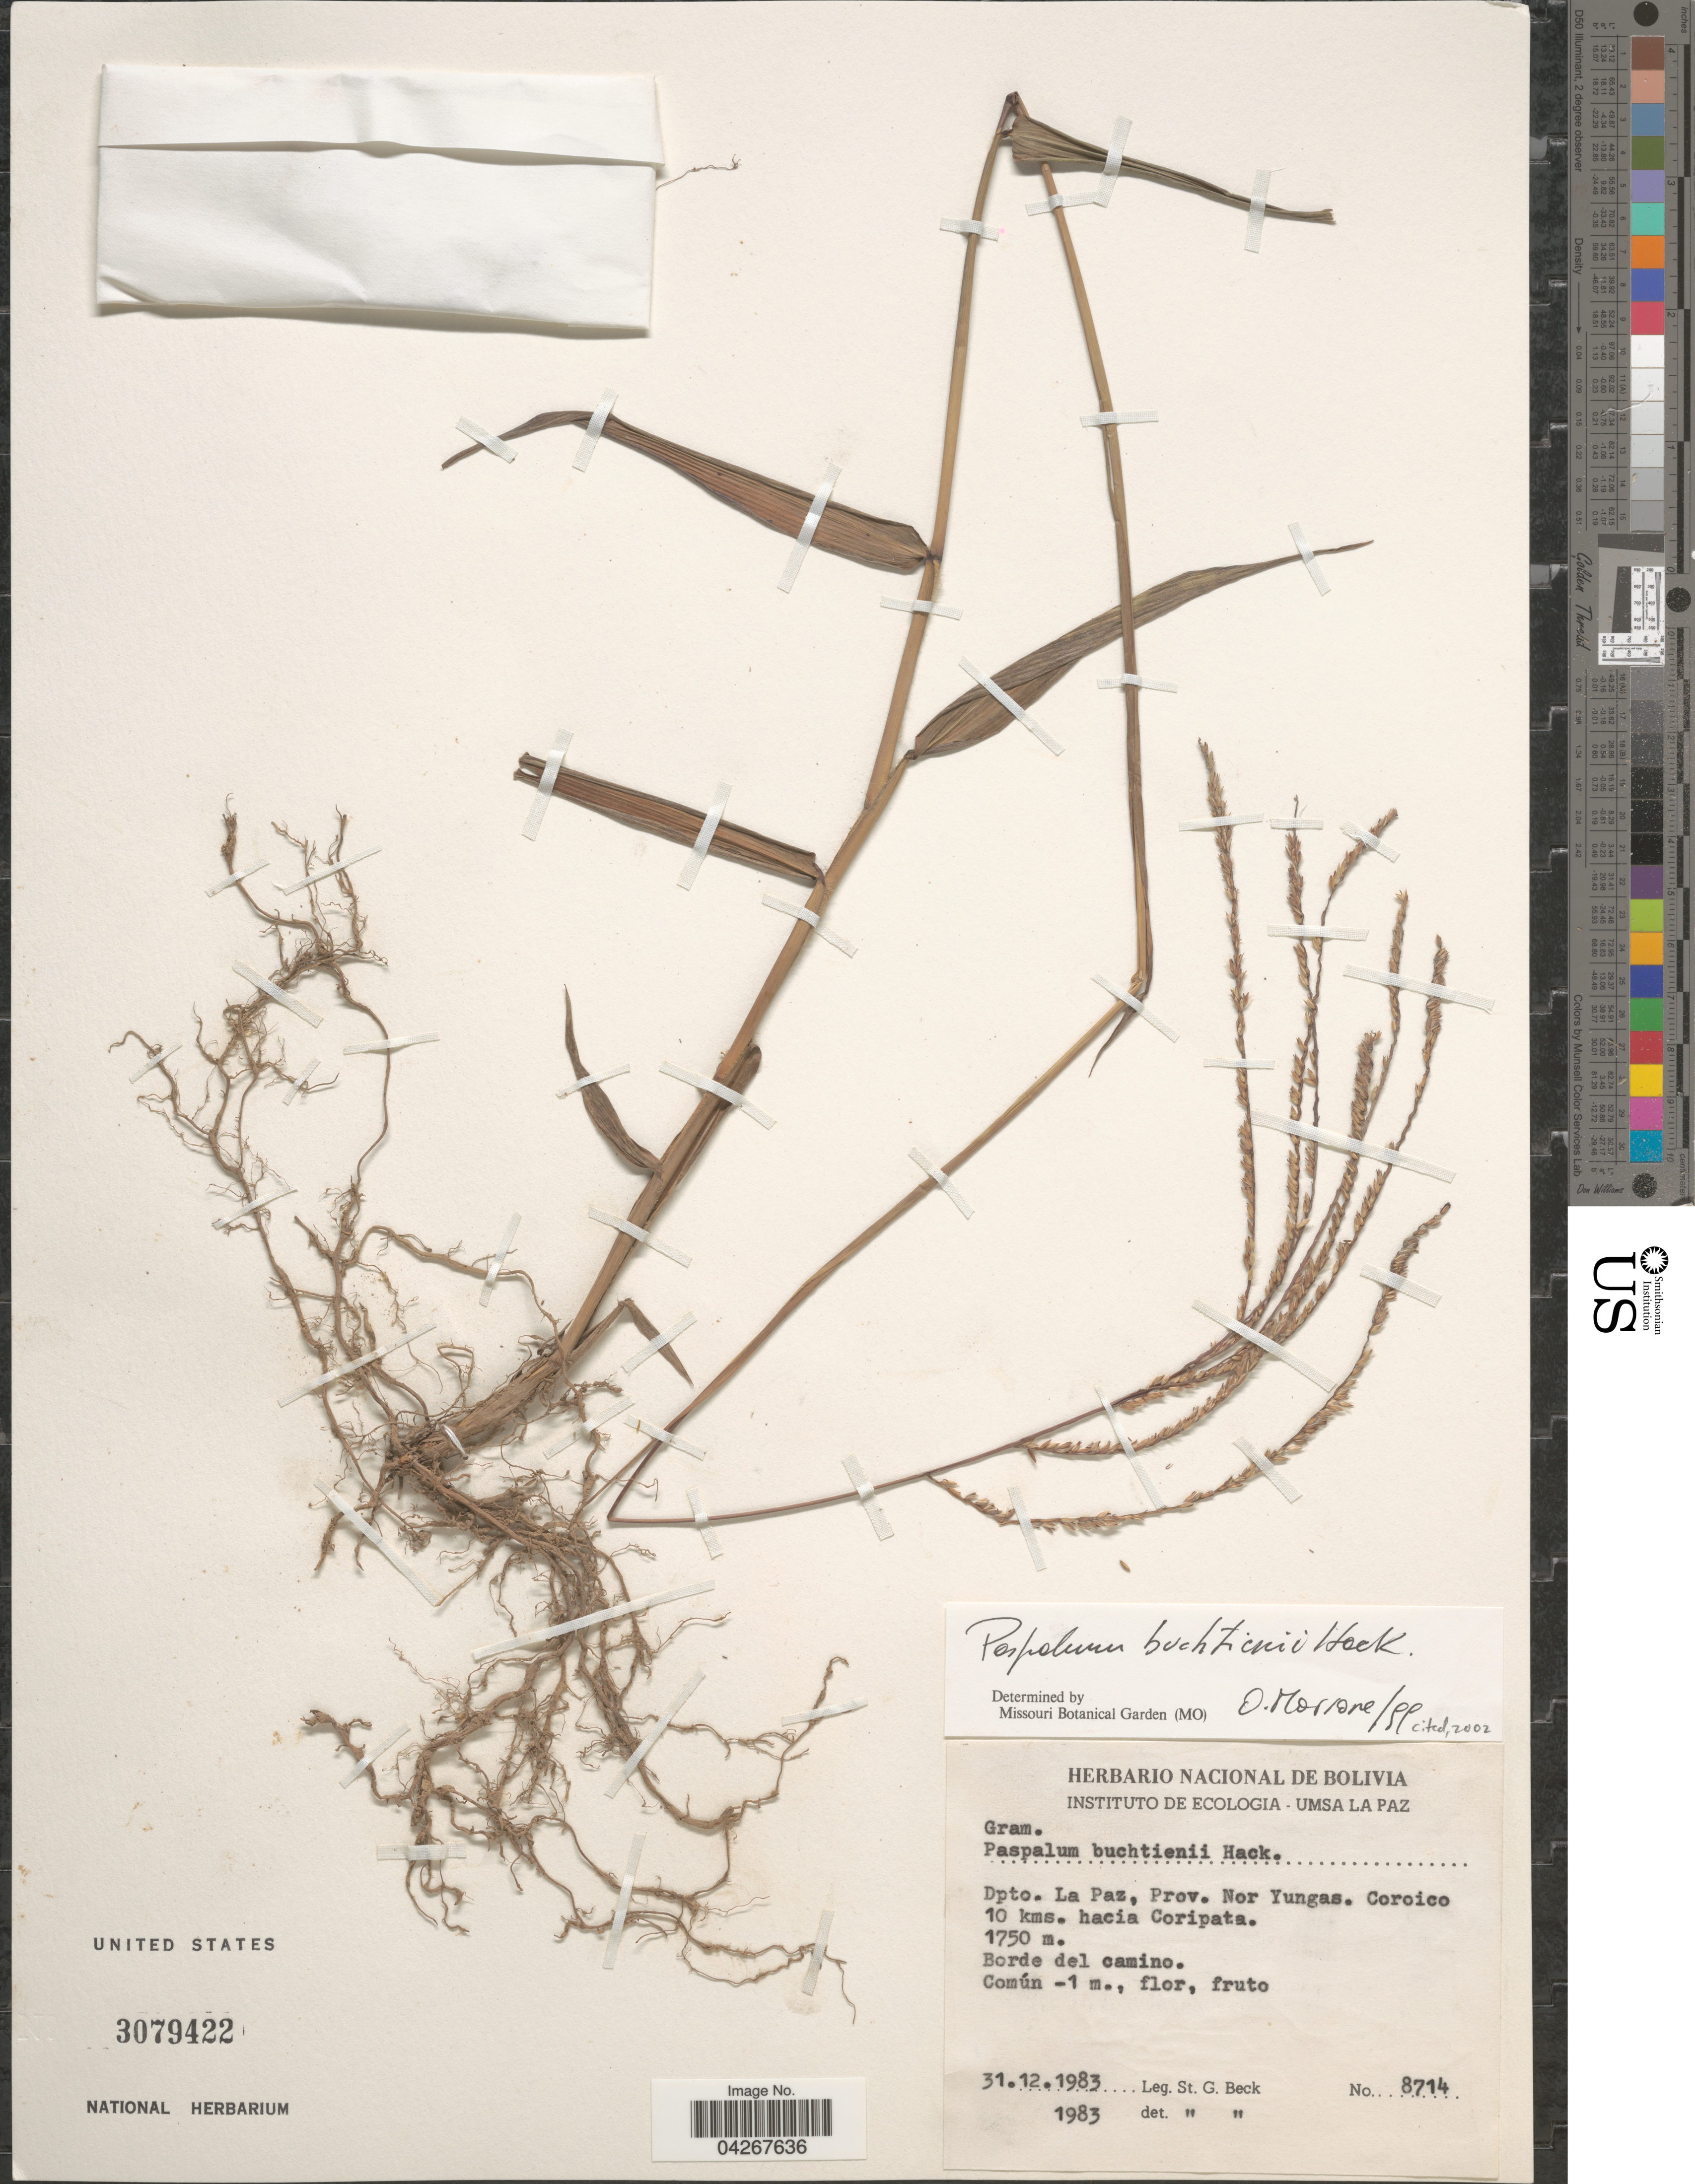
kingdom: Plantae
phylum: Tracheophyta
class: Liliopsida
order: Poales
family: Poaceae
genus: Paspalum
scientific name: Paspalum buchtienii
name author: Hack.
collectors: S. G. Beck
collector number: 8714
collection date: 1983-12-31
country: Bolivia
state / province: La Paz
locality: Dpto. La Paz, Prov. Nor Yungas. Coroico 10 kms. hacia Coripata.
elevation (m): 1750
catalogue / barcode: US 3079422